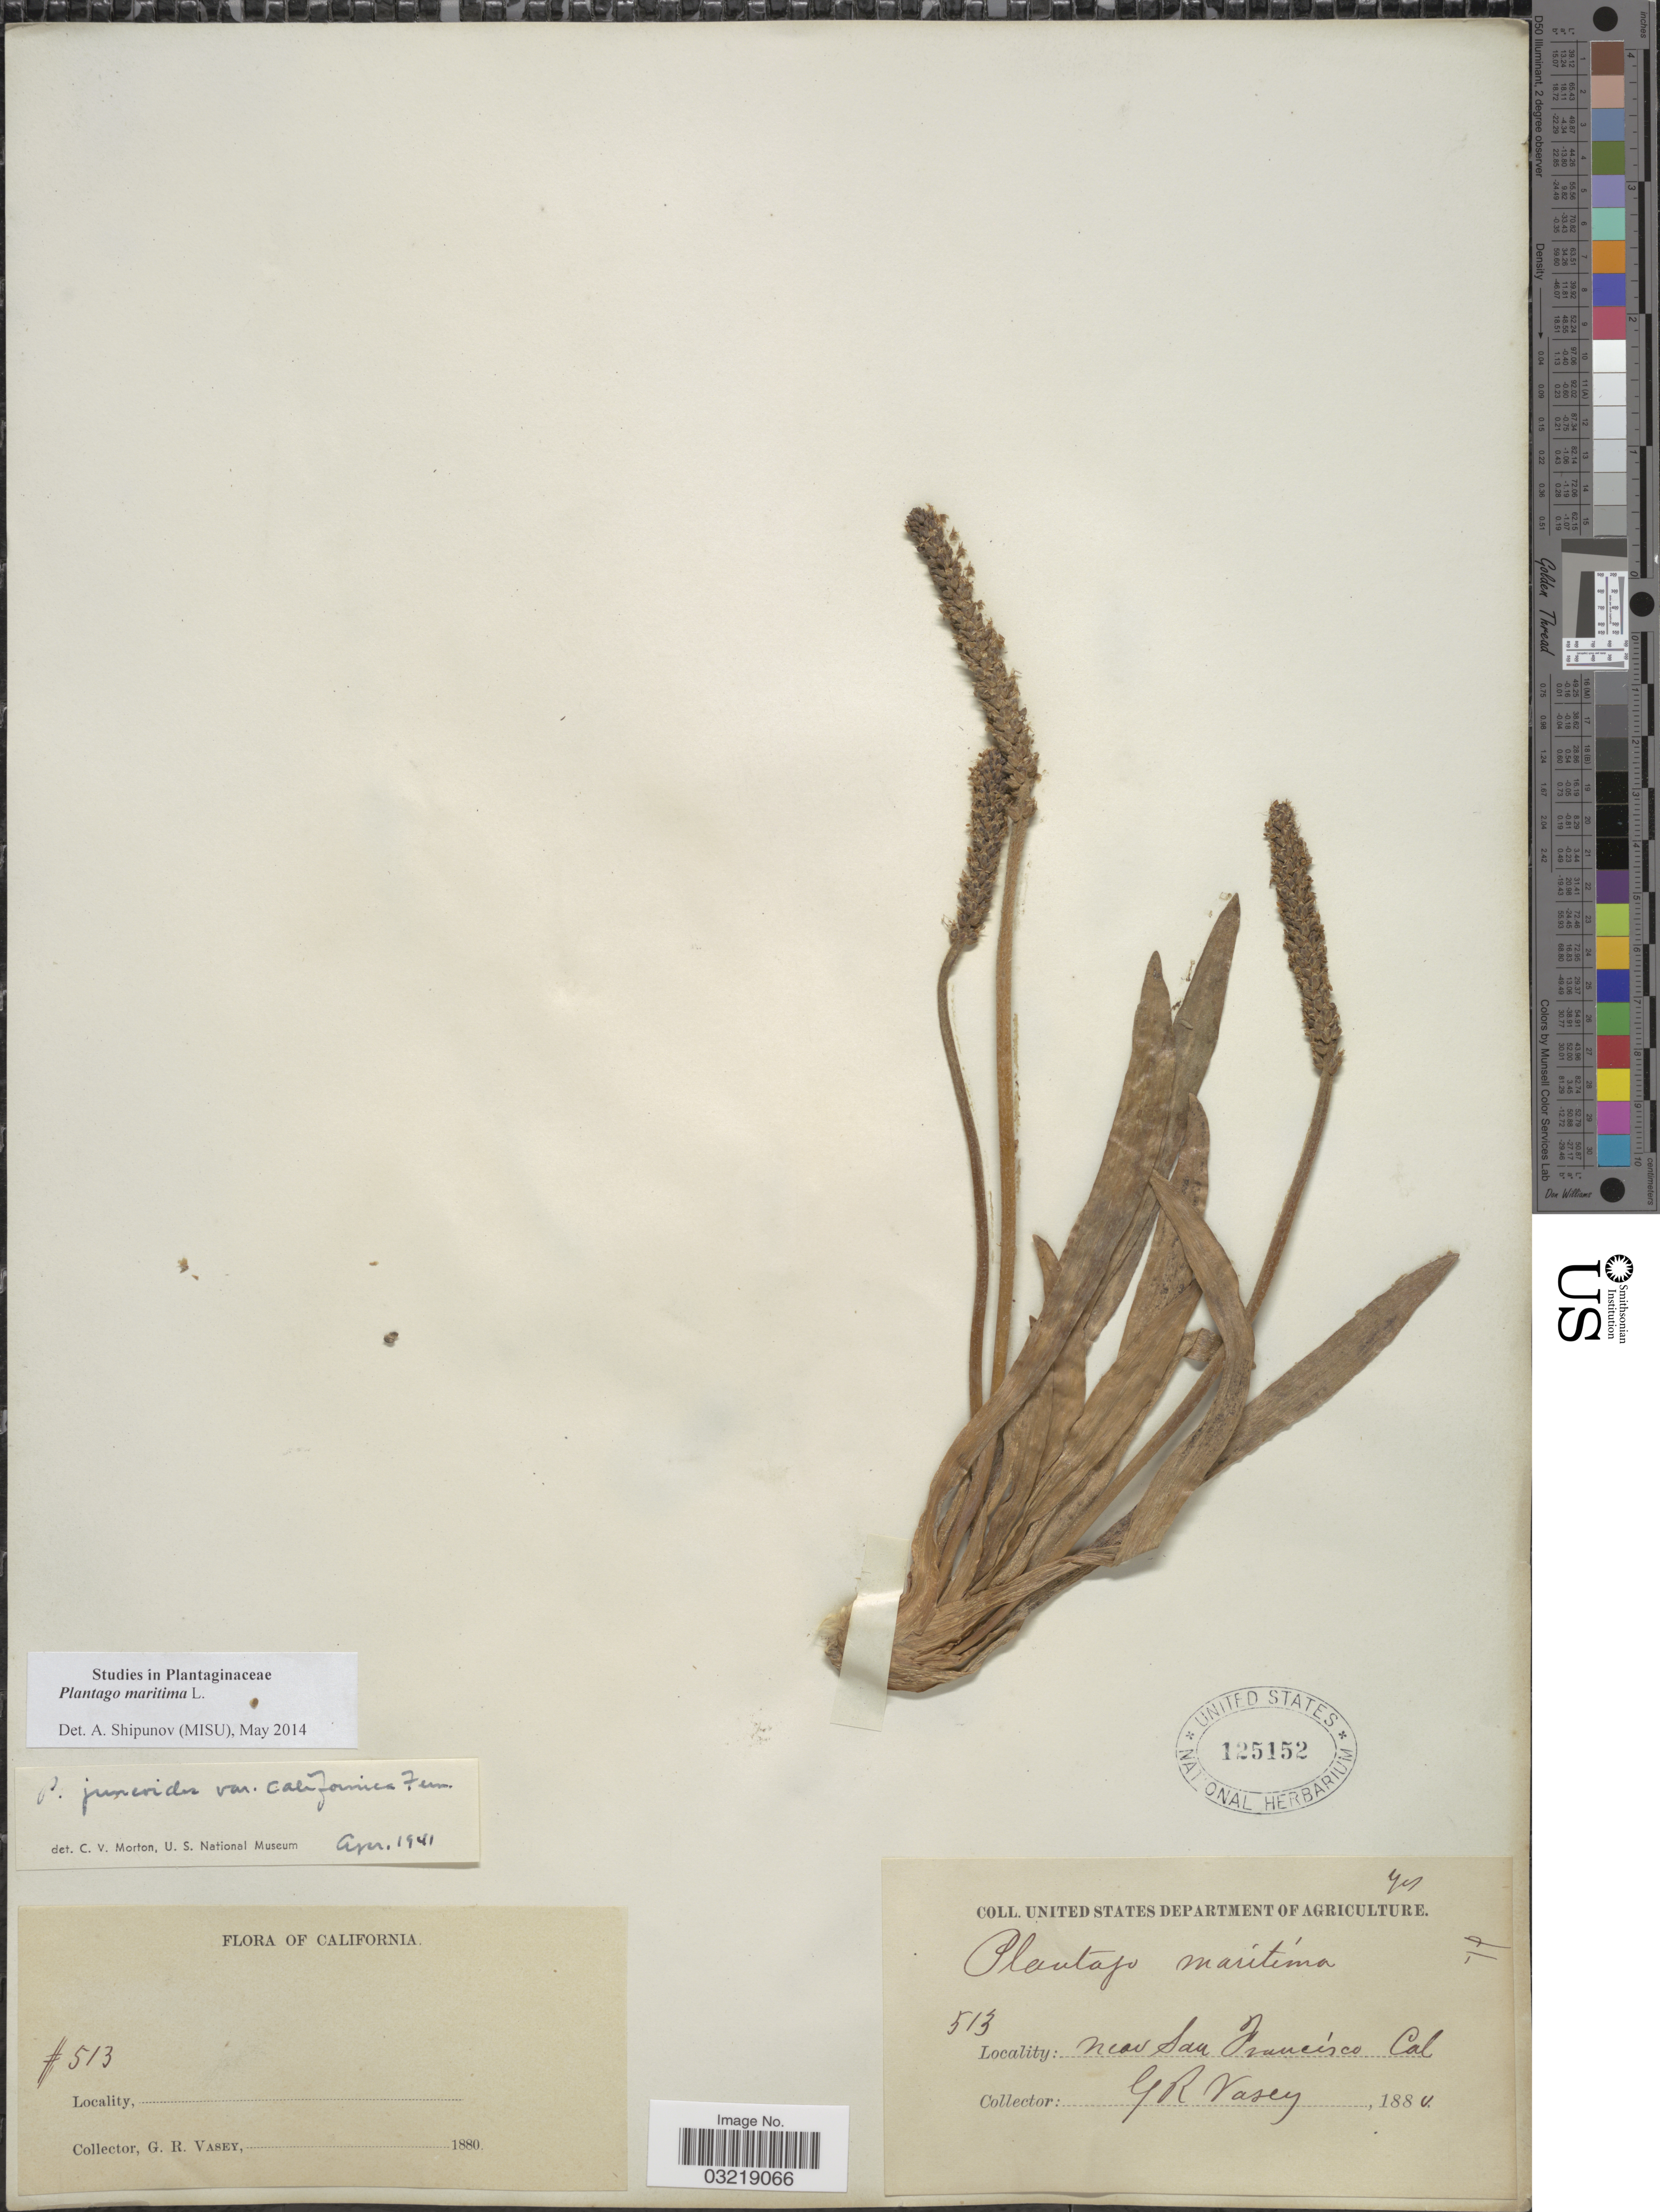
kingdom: Plantae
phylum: Tracheophyta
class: Magnoliopsida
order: Lamiales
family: Plantaginaceae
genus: Plantago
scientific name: Plantago maritima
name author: L.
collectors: G. R. Vasey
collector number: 513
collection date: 1880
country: United States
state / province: California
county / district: San Francisco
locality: Near San Francisco.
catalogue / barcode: US 125152